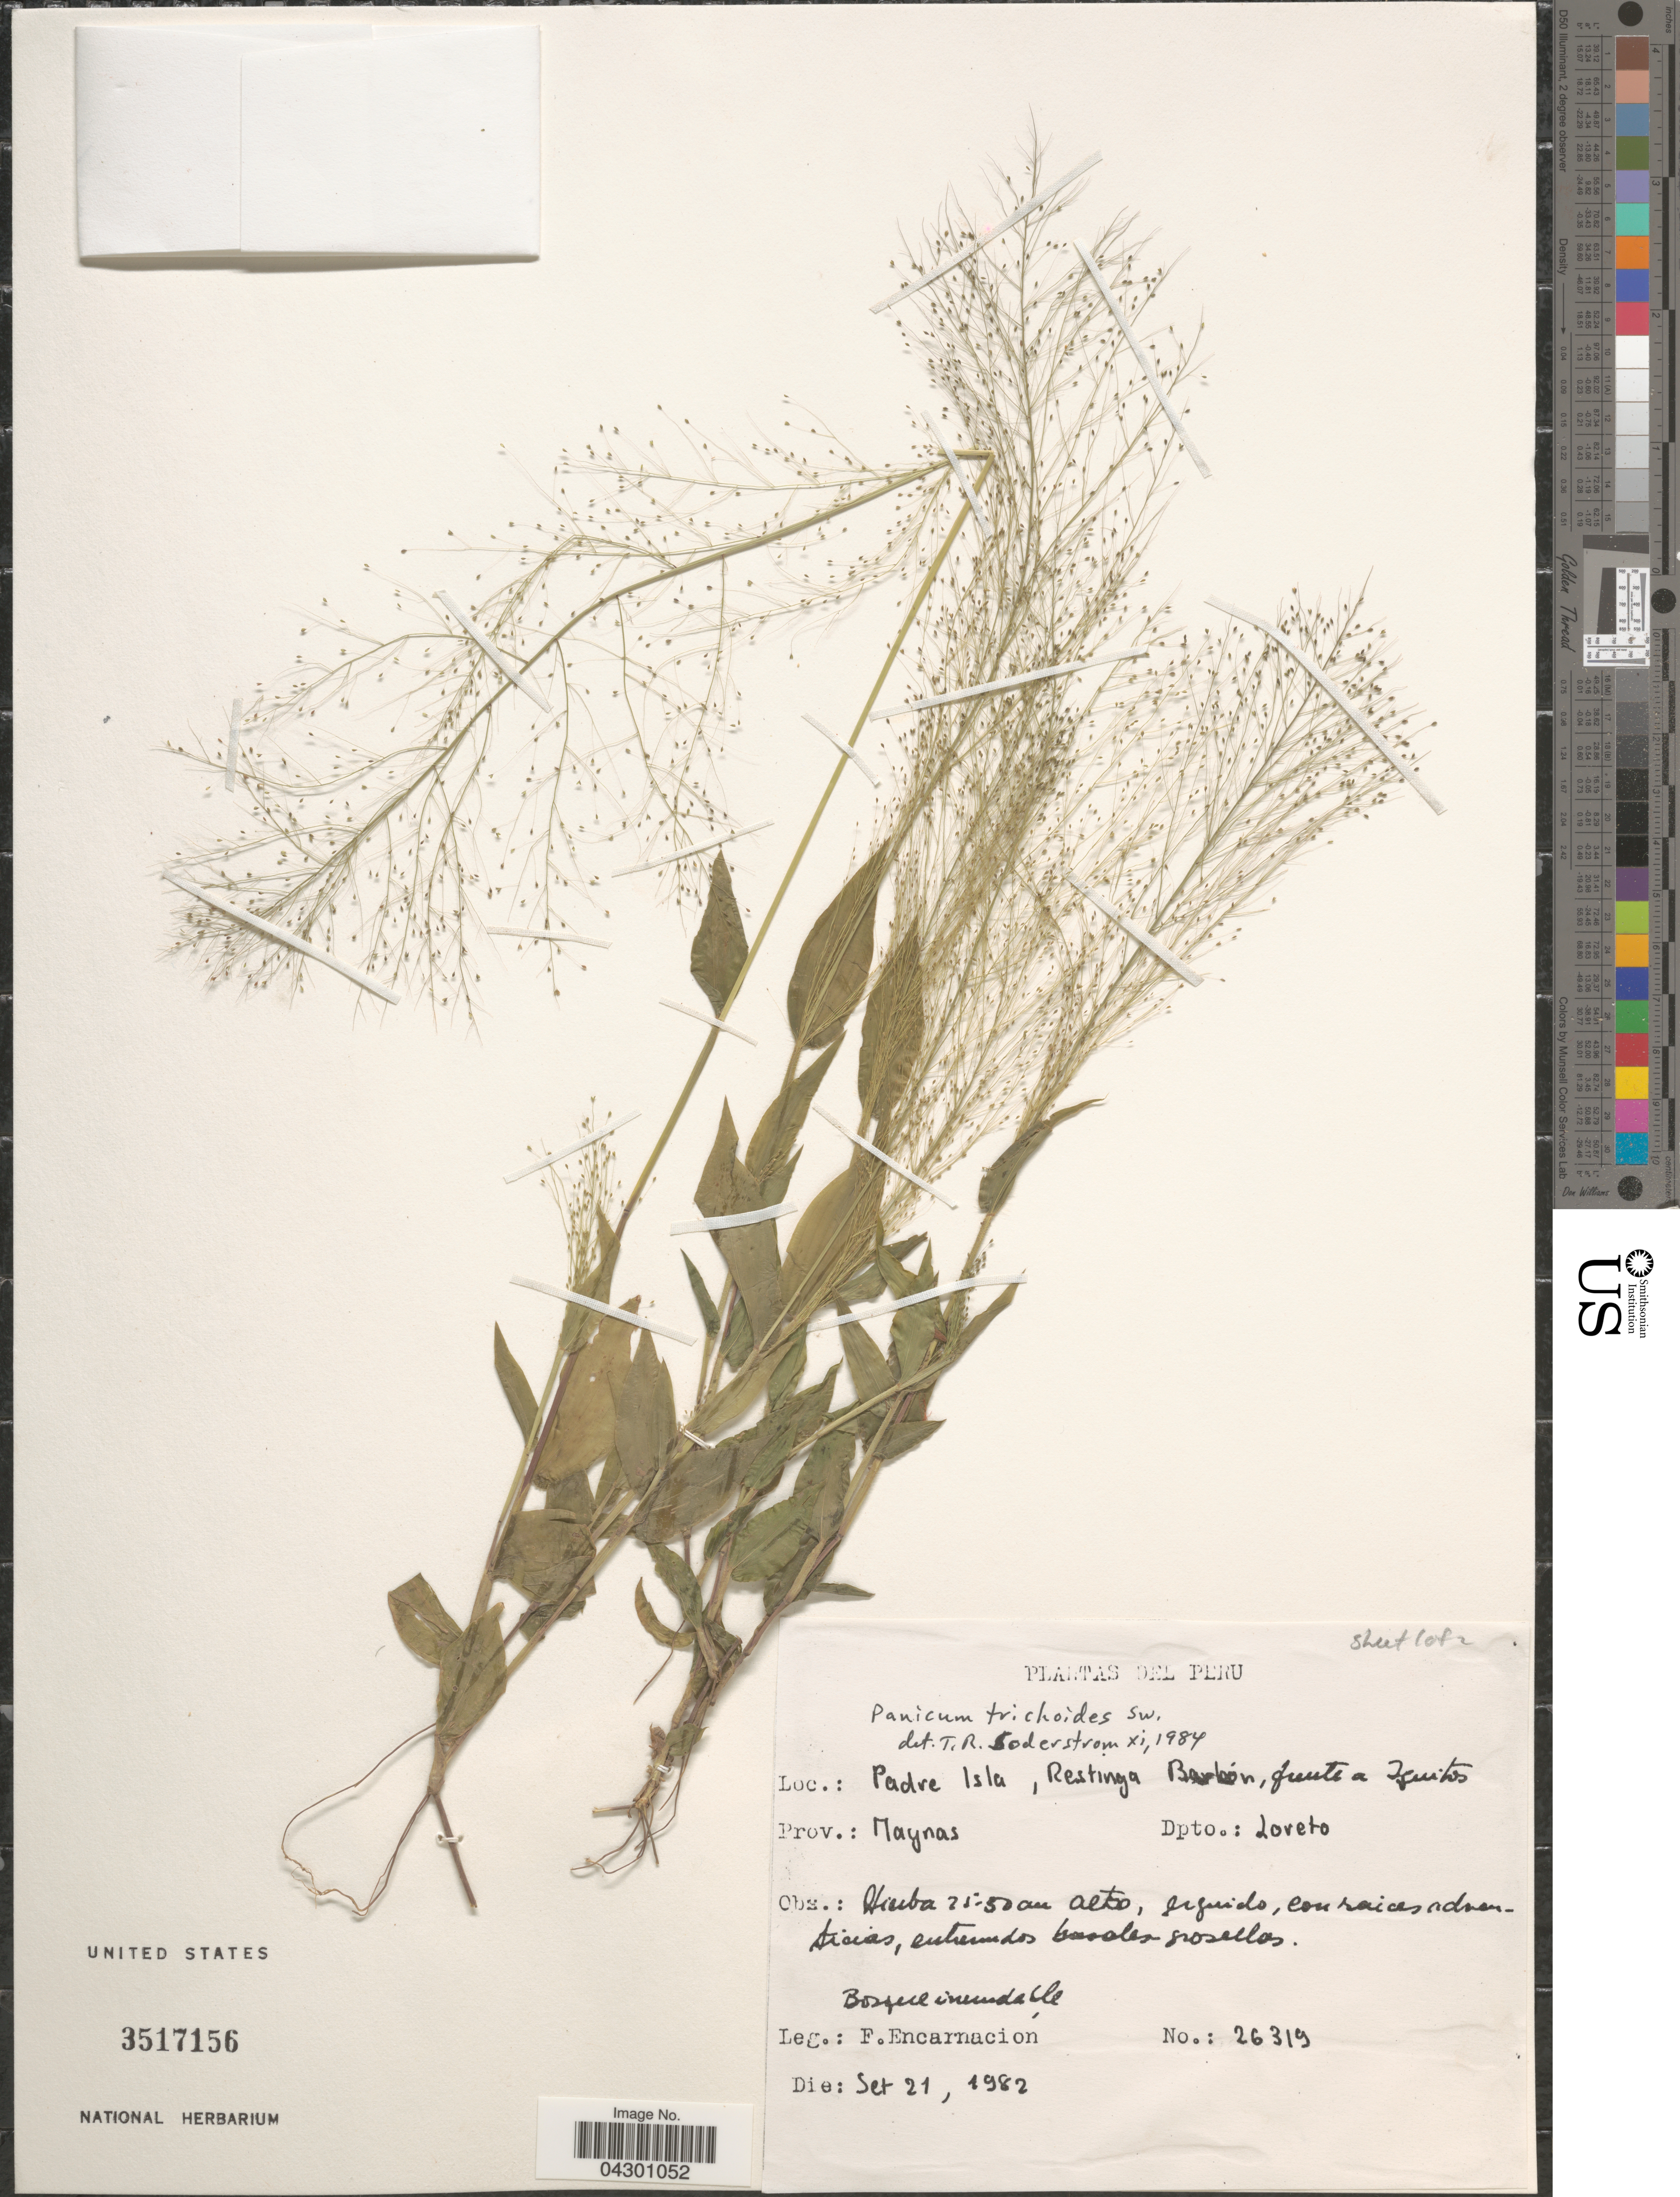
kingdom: Plantae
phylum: Tracheophyta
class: Liliopsida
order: Poales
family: Poaceae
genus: Panicum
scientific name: Panicum trichoides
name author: Sw.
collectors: F. Encarnación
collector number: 26319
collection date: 1982-09-21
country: Peru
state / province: Loreto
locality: Padre Isla, Restinga Barbón, frente a Iquitos. Prov.: Maynas. Dpto.: Loreto.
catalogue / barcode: US 3517156